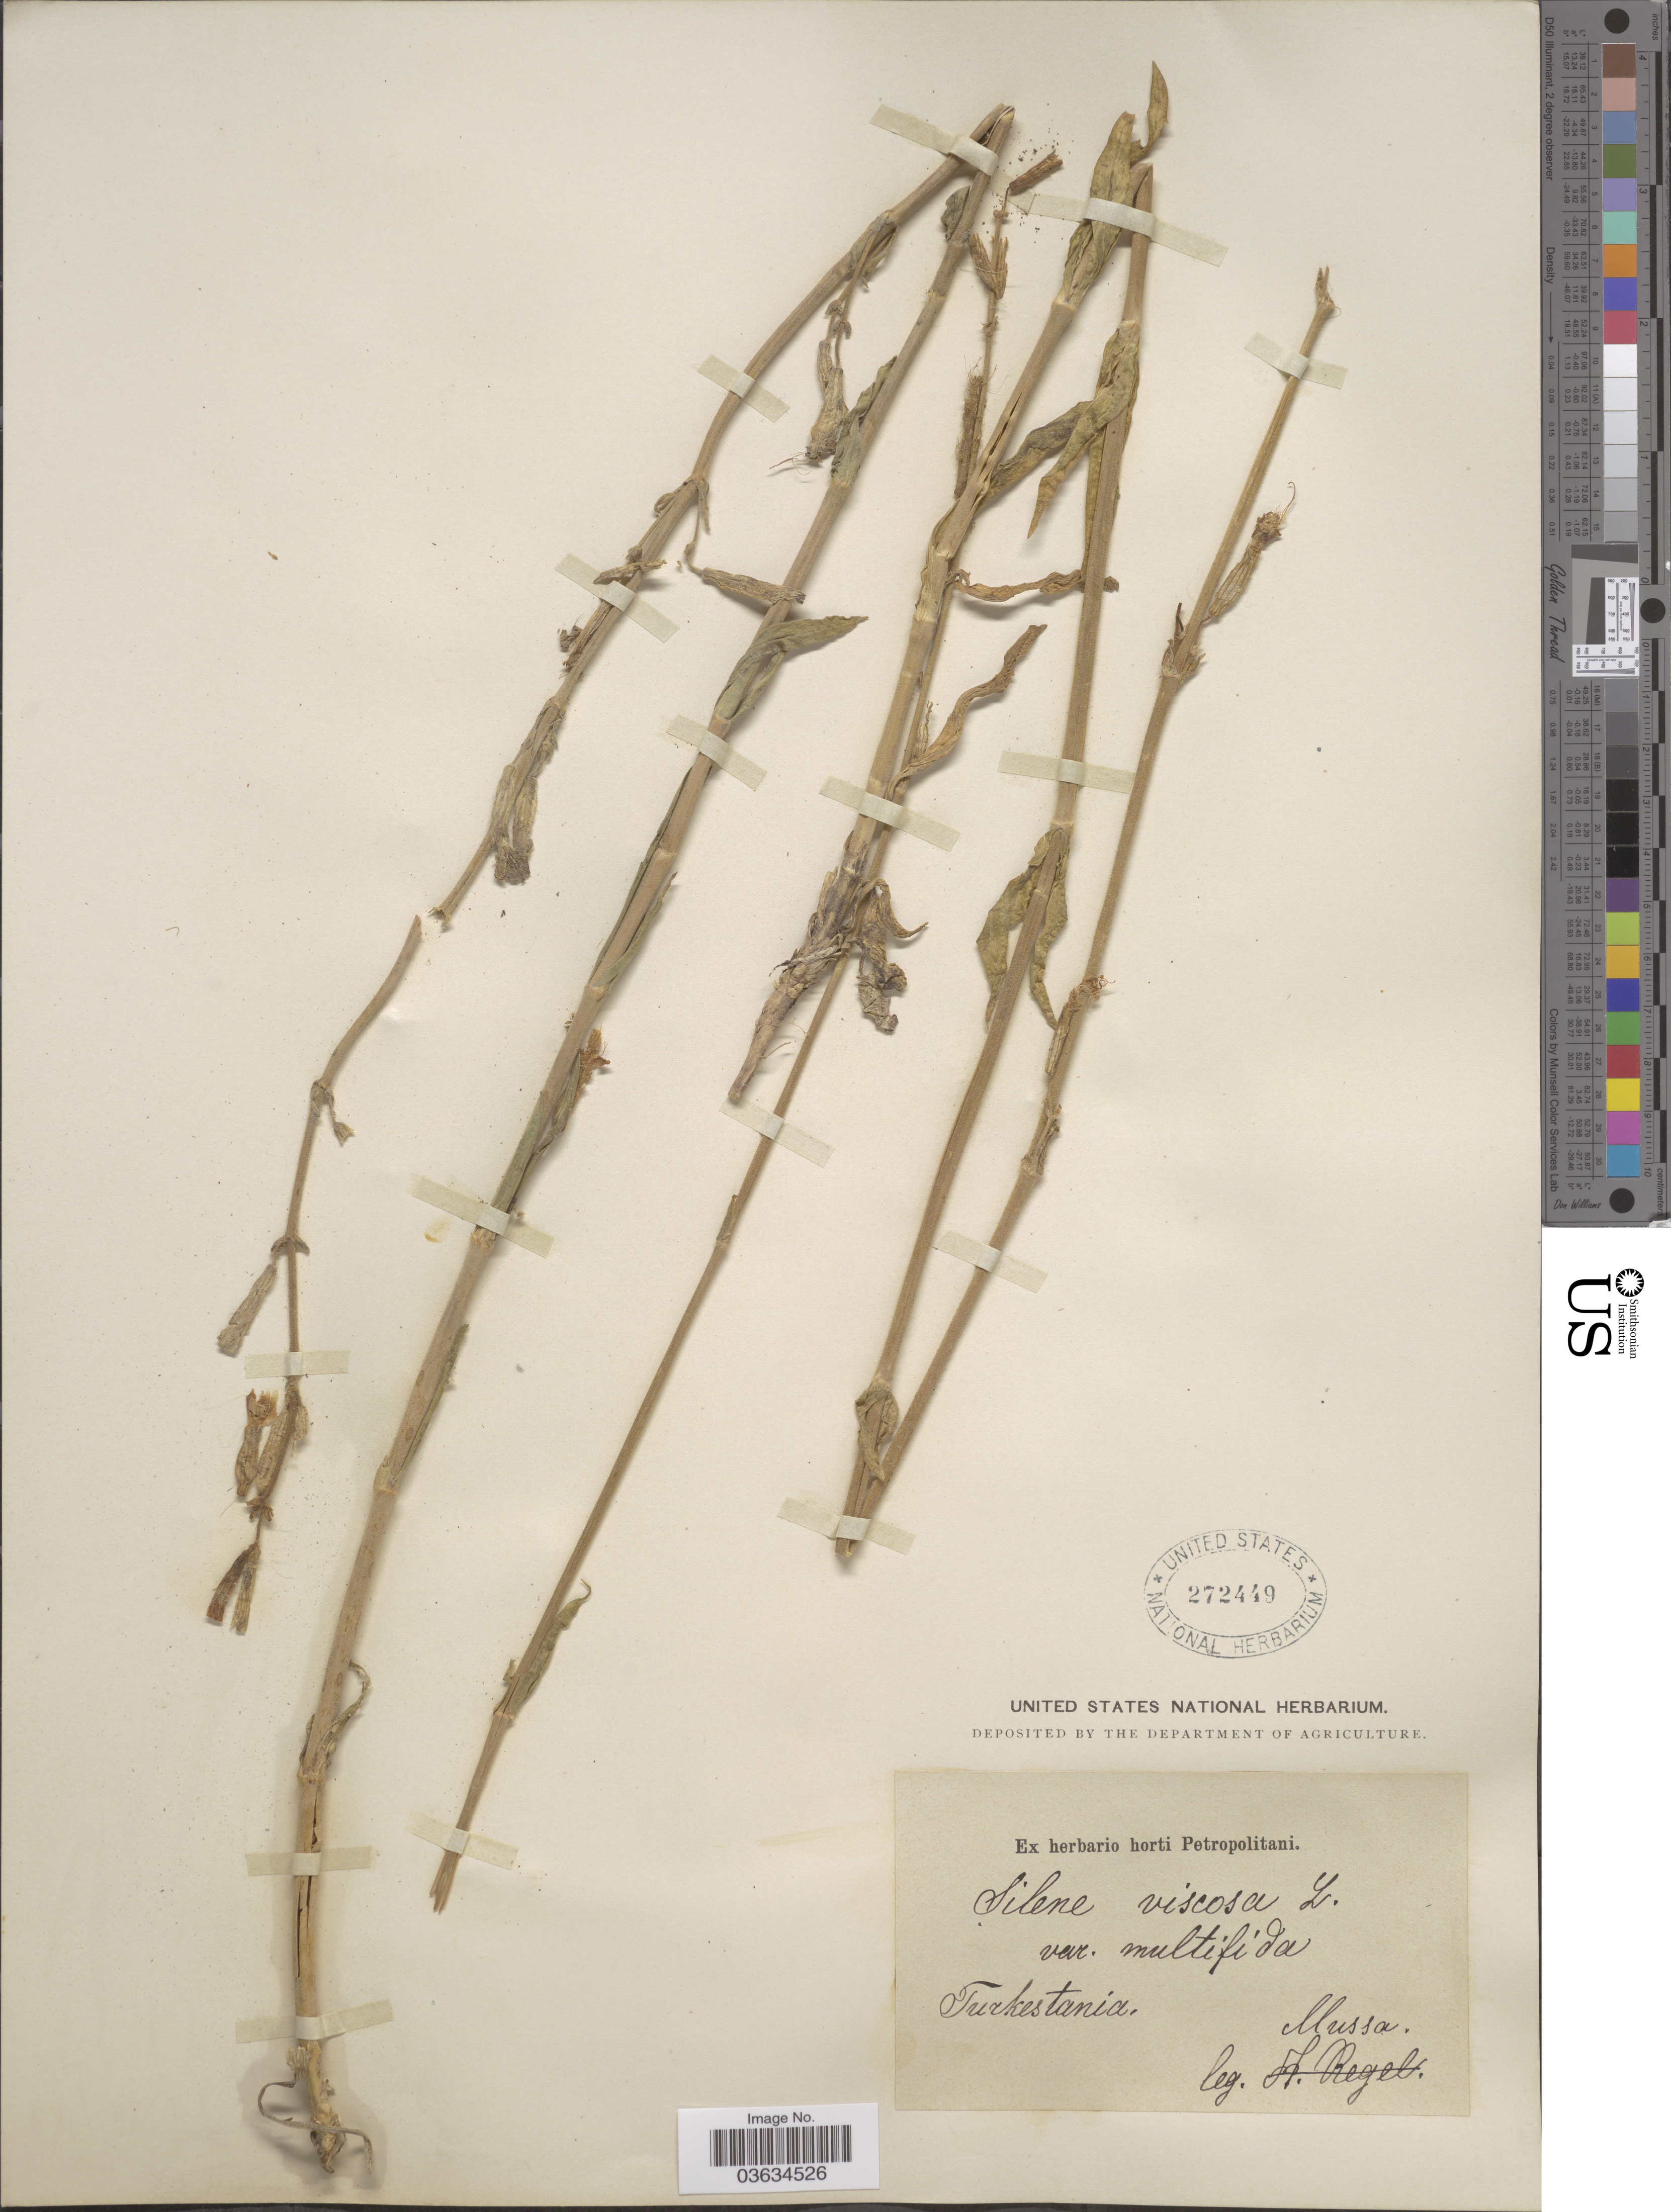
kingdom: Plantae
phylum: Tracheophyta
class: Magnoliopsida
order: Caryophyllales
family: Caryophyllaceae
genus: Silene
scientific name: Silene viscosa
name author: (L.) Pers.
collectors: Mussa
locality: Turkestania.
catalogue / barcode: US 272449